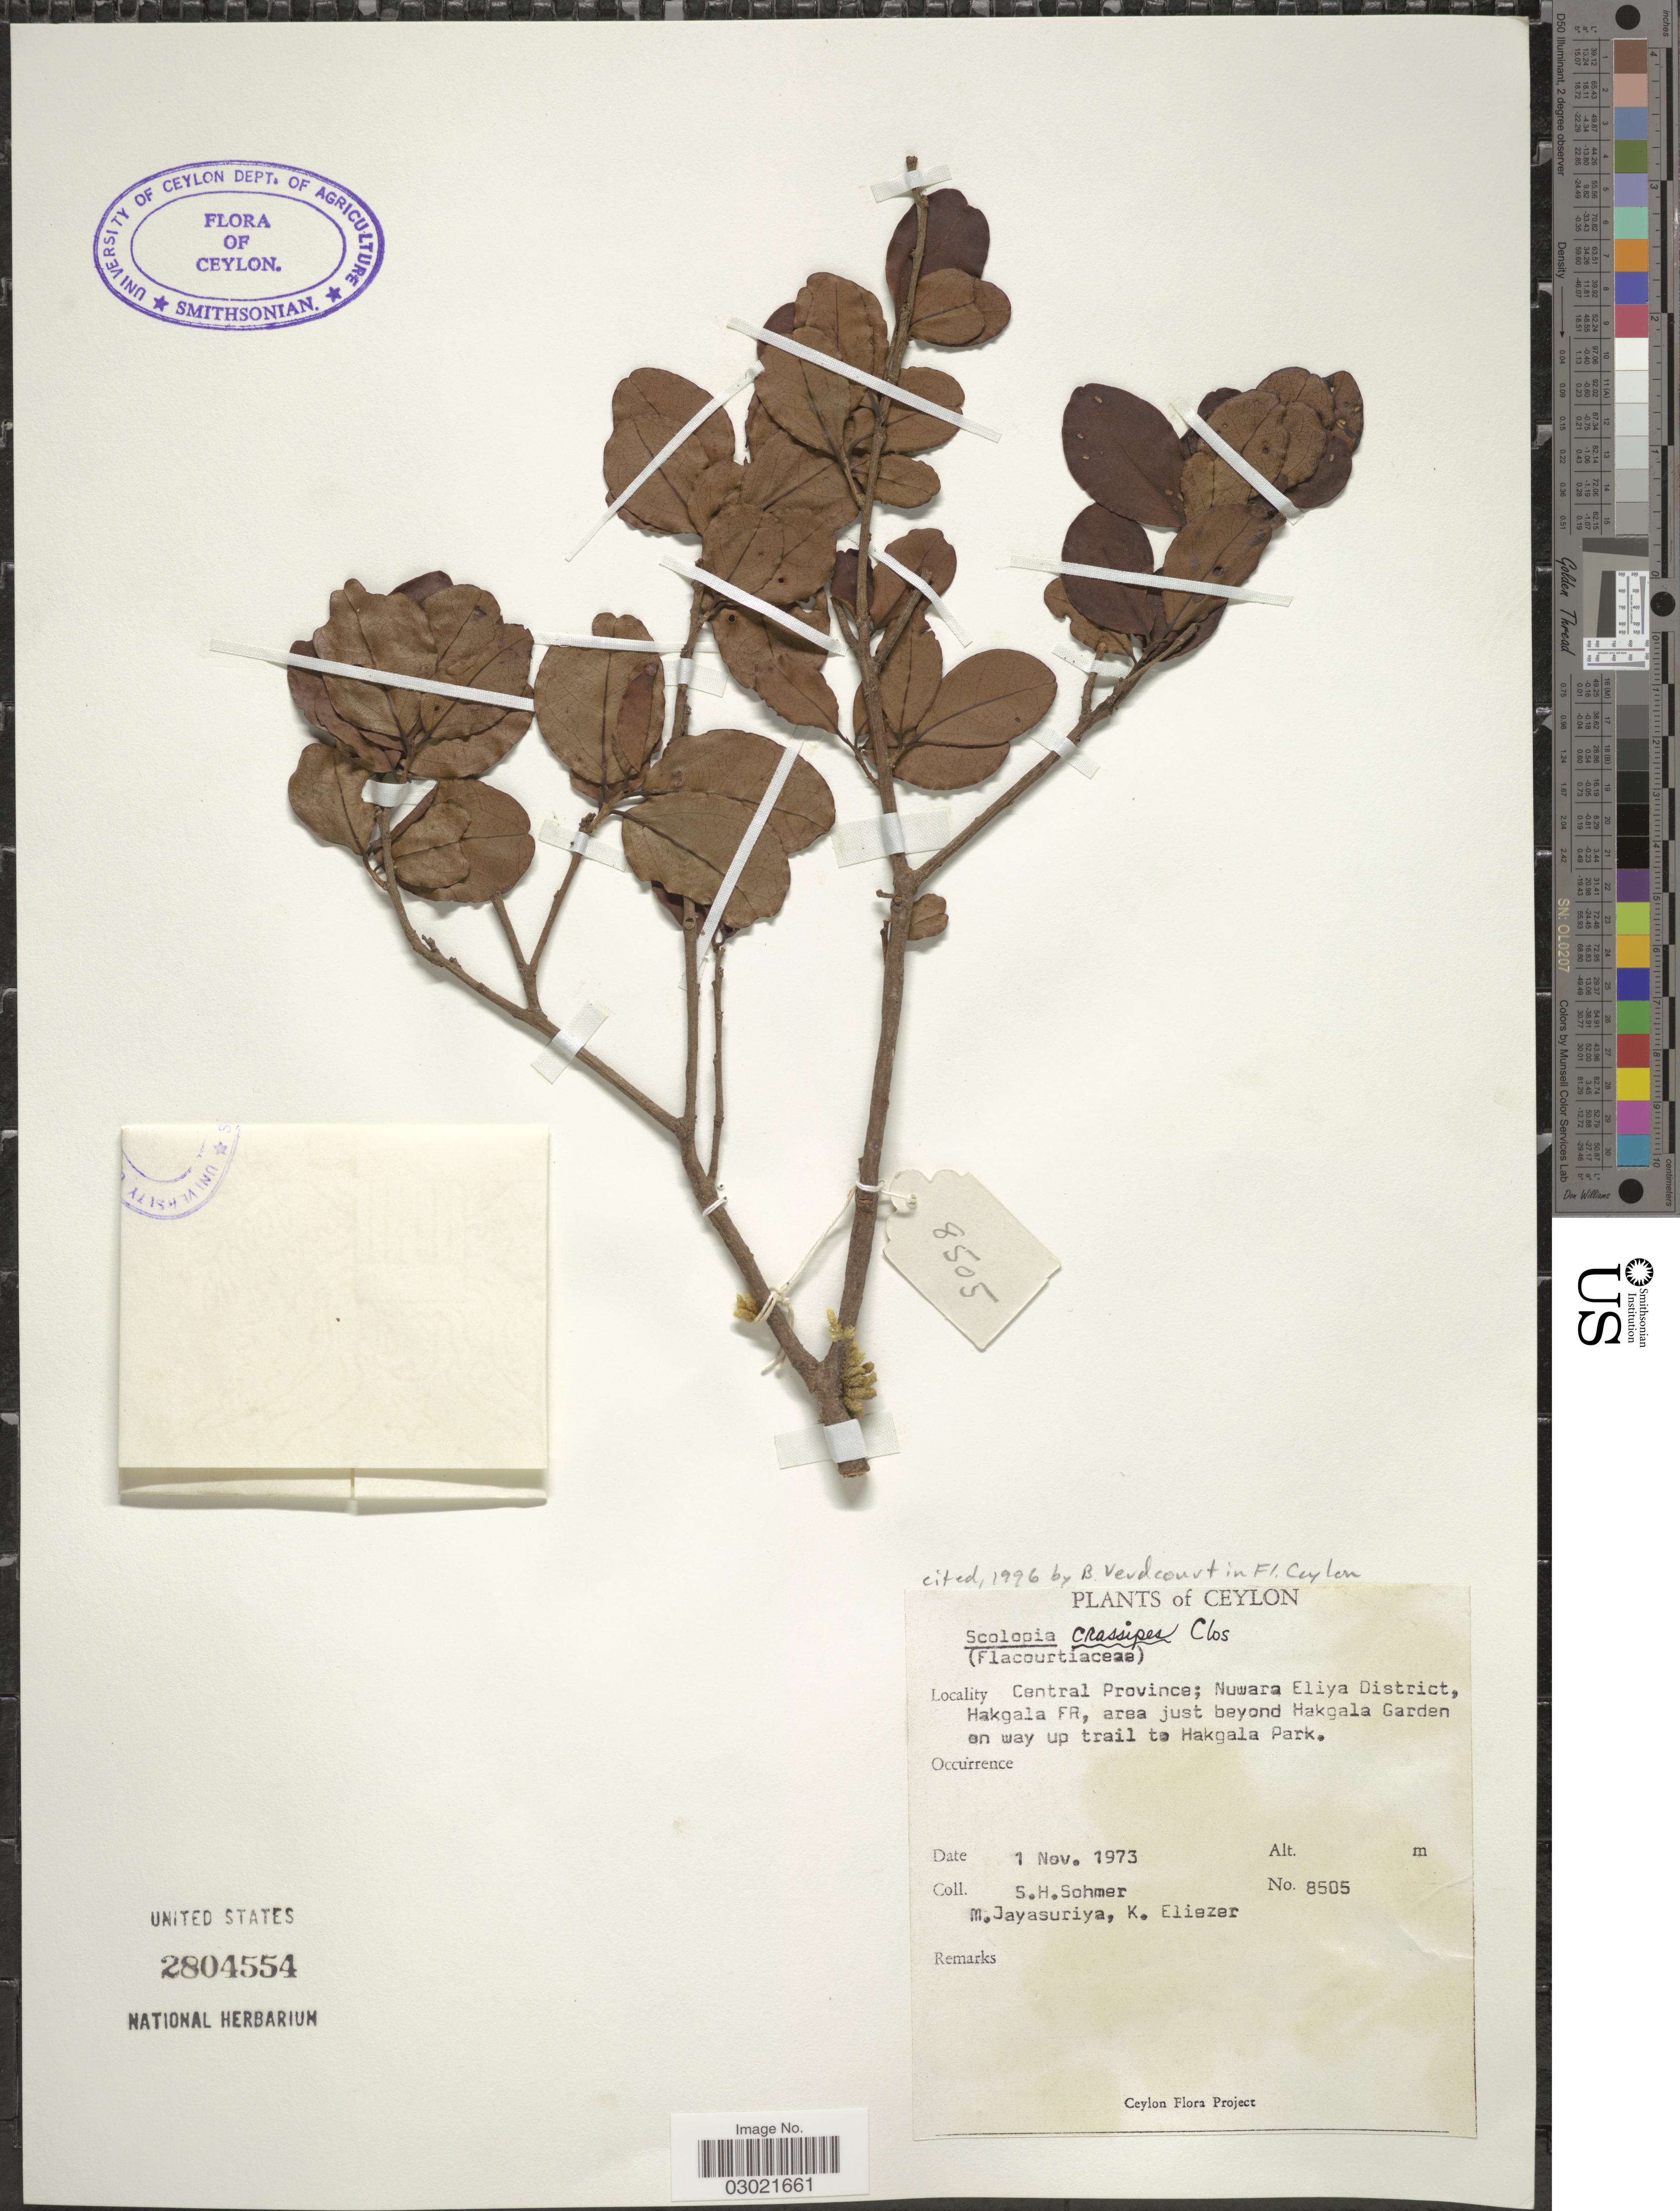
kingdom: Plantae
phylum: Tracheophyta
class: Magnoliopsida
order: Malpighiales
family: Salicaceae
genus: Scolopia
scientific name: Scolopia crassipes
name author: Clos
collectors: S. H. Sohmer, M. Jayasuriya & K. Eliezer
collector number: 8505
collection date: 1973-11-01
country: Sri Lanka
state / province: Central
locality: Ceylon. Central Province; Nuwara Eliya District, Hakgala FR, area just beyond Hakgala Garden on way up trail to Hakgala Park.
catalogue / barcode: US 2804554